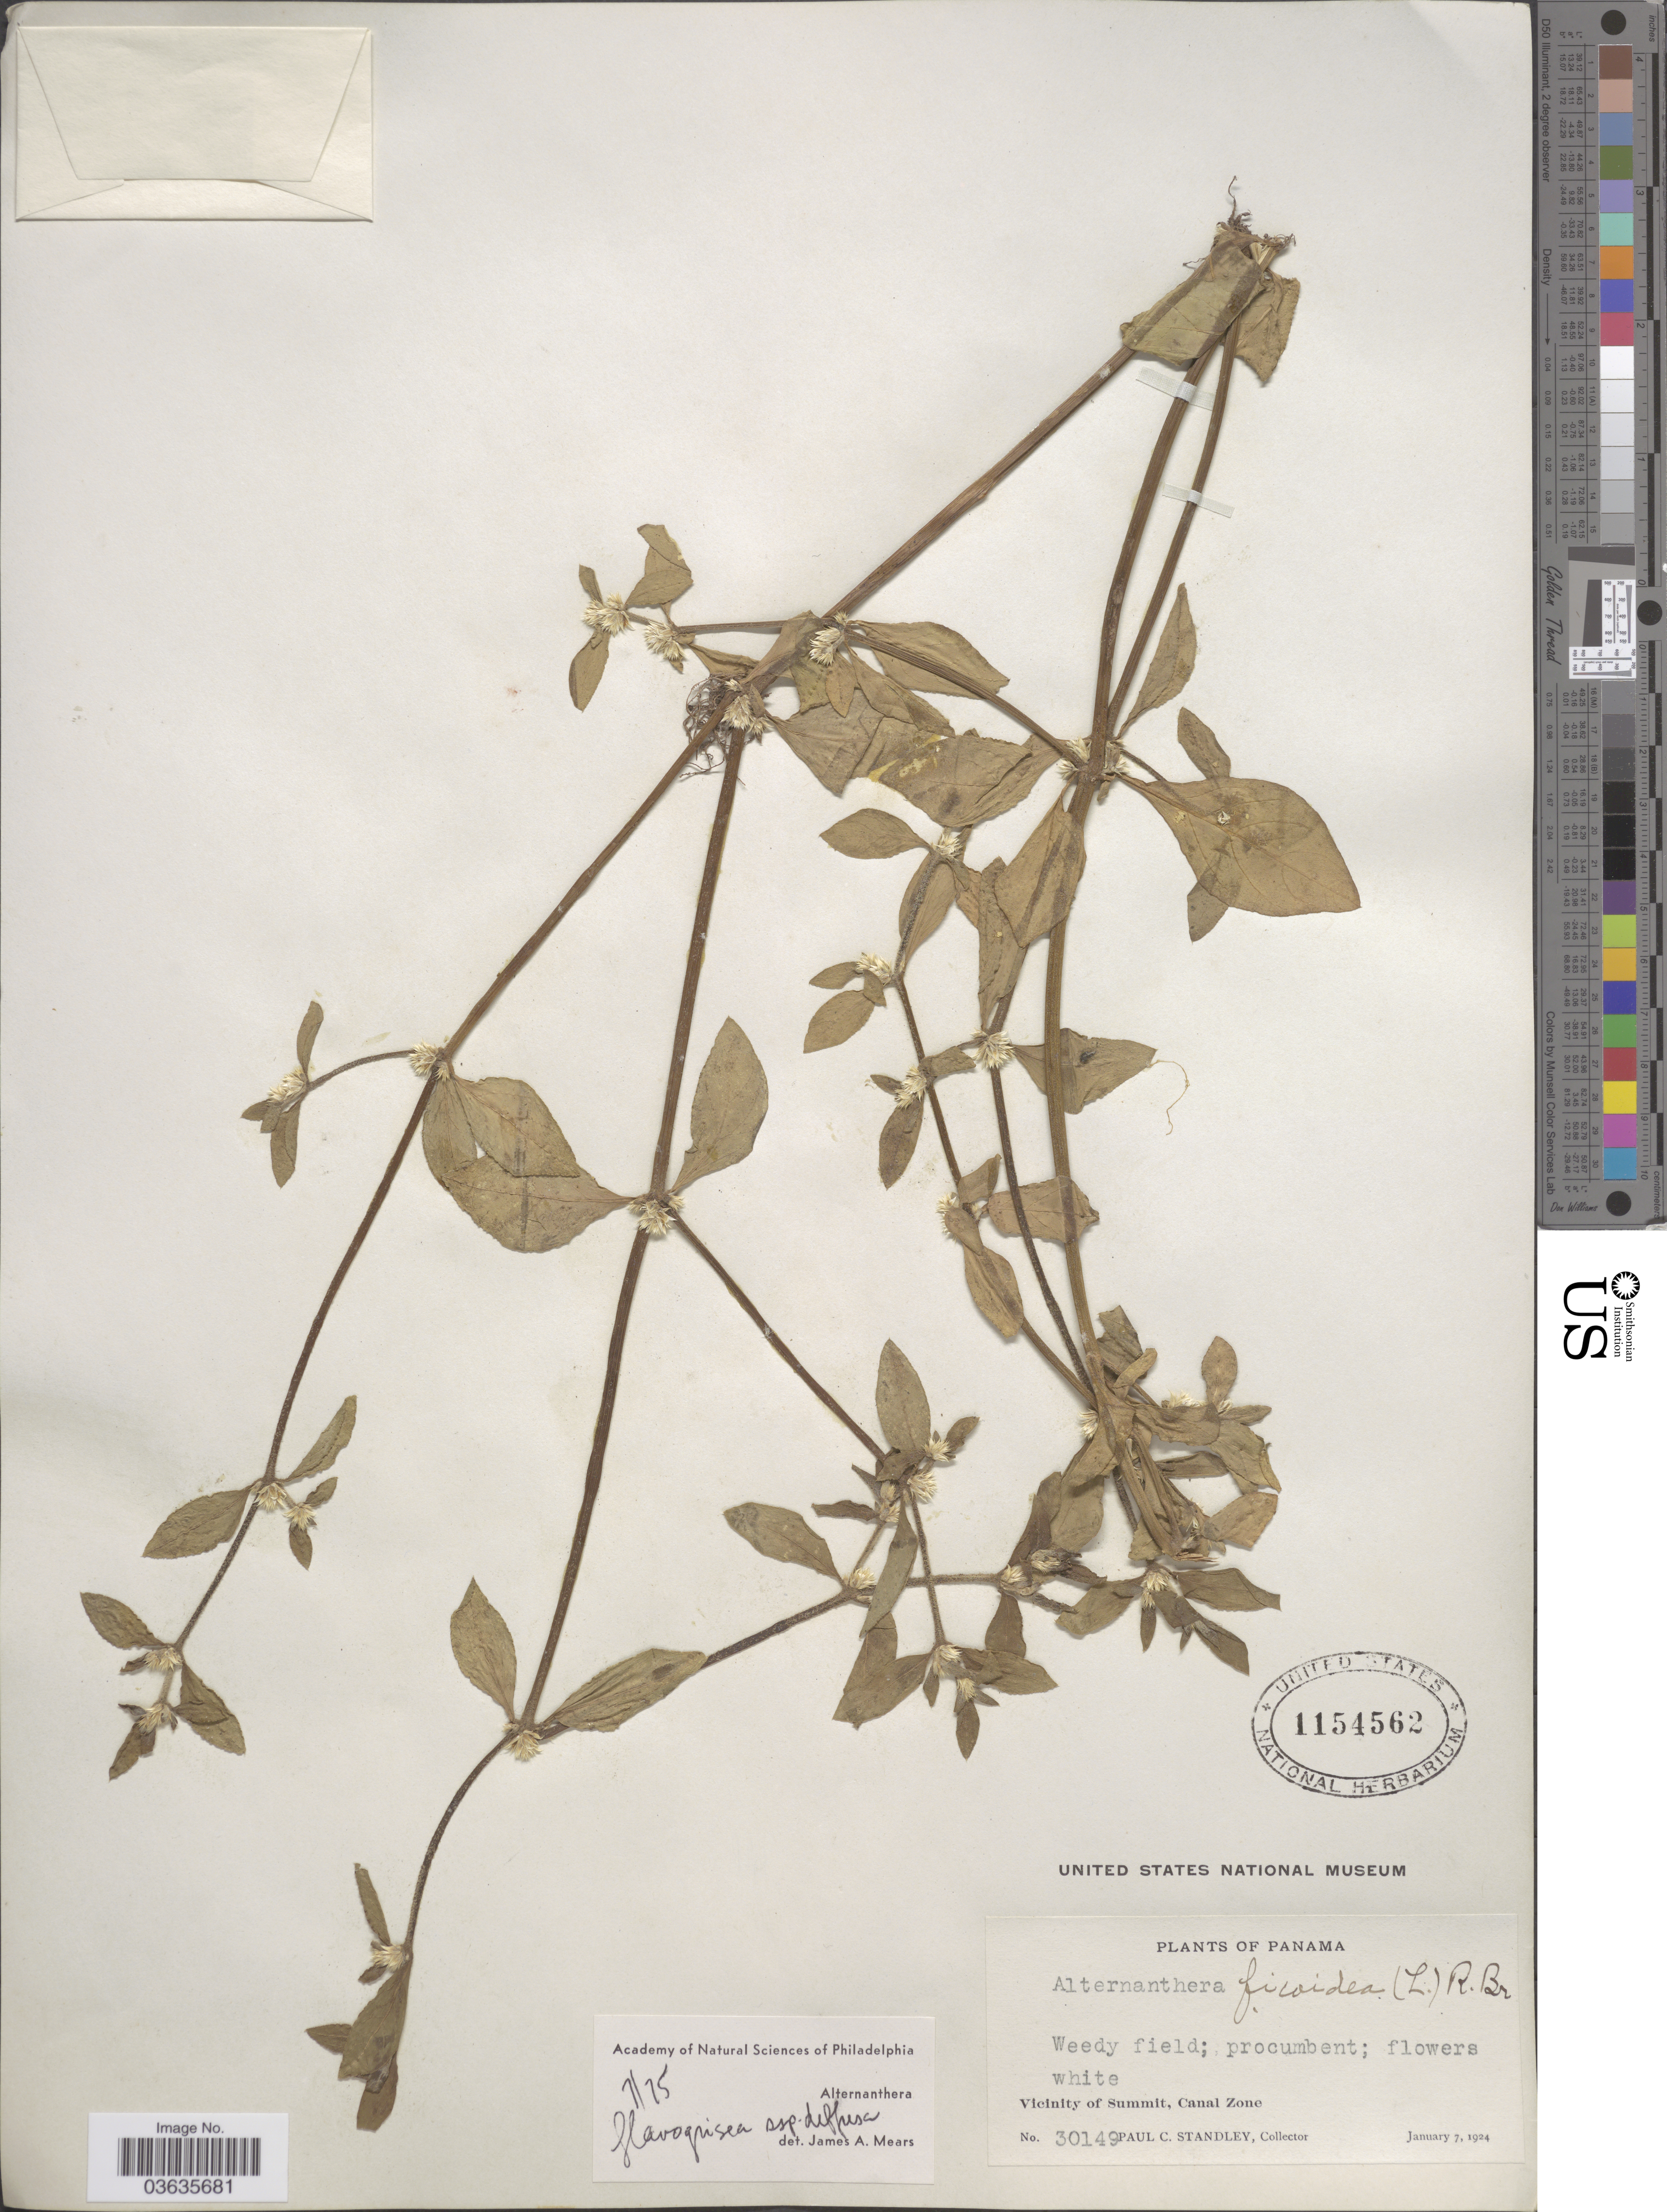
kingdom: Plantae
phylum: Tracheophyta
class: Magnoliopsida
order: Caryophyllales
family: Amaranthaceae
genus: Alternanthera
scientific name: Alternanthera flavogrisea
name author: Urb.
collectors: P. C. Standley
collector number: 30149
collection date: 1924-01-07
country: Panama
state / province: Colón / Panamá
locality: Vicinity of Summit, Canal Zone.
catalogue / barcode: US 1154562